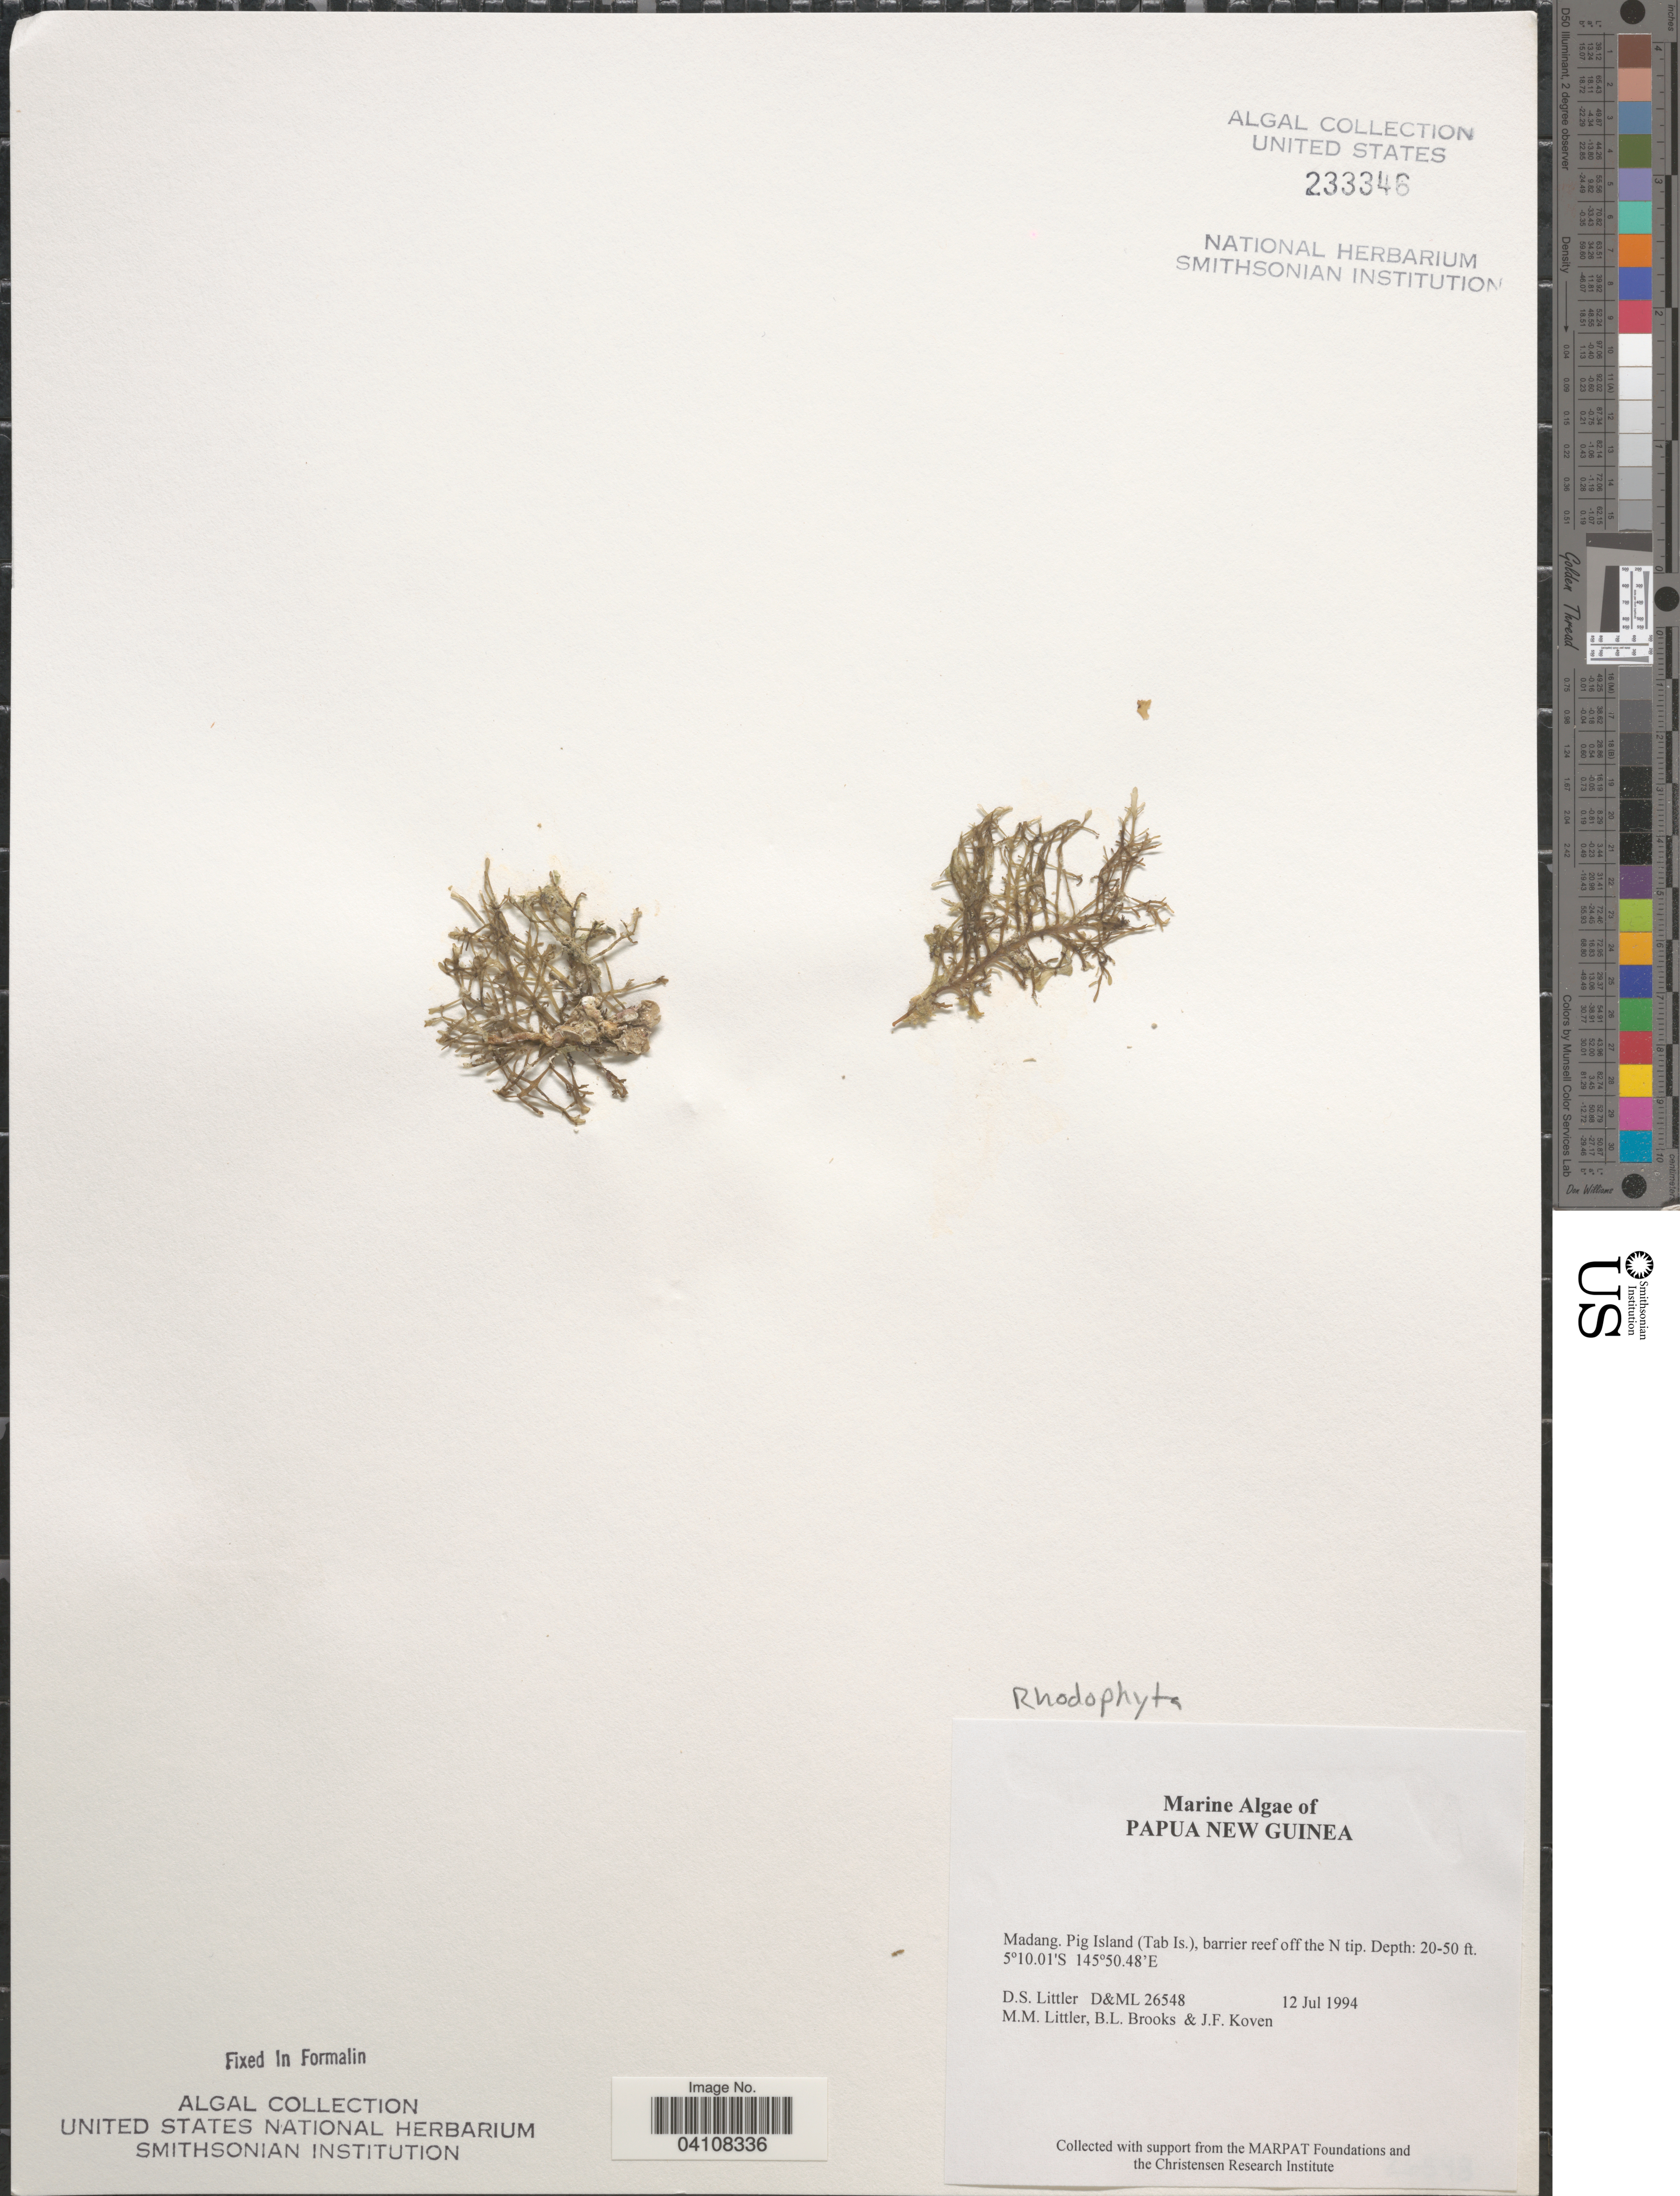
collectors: D. S. Littler, B. Brooks & J. Koven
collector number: D&ML26548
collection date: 1994-07-12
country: Papua New Guinea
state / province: Madang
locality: Pig Island (Tab Is.), barrier reef off the N tip.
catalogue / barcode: US 233346